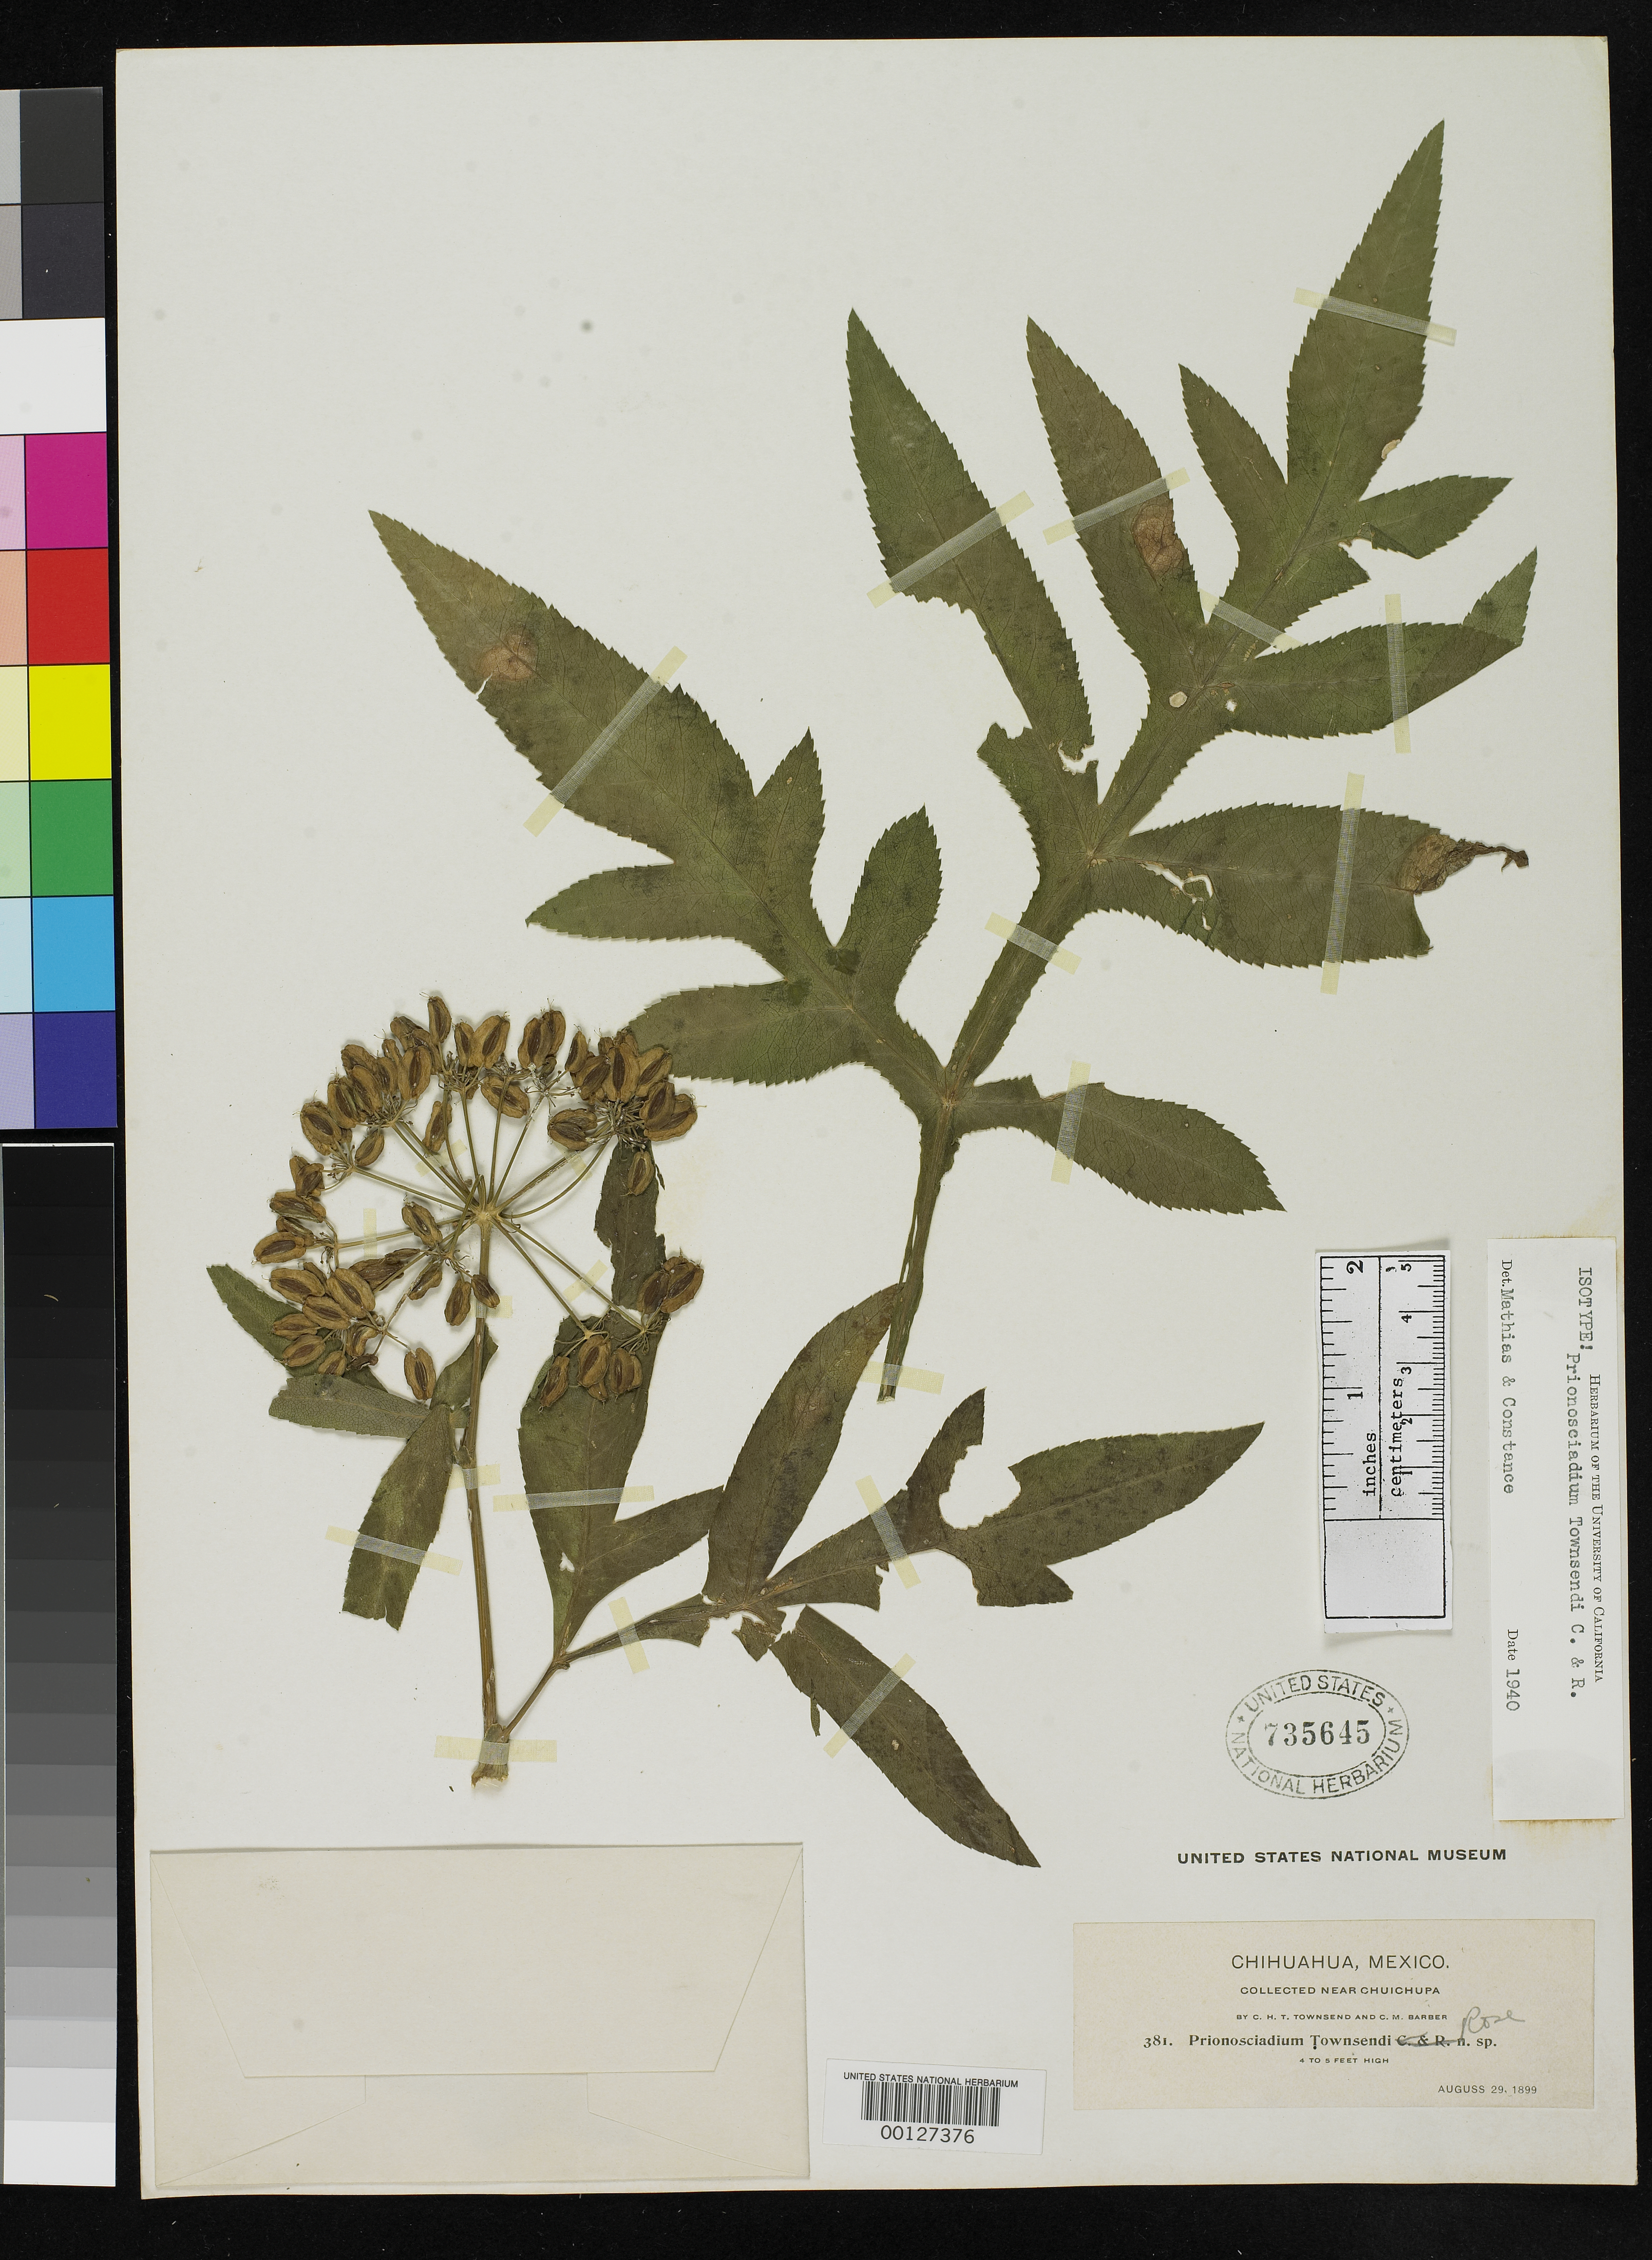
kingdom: Plantae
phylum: Tracheophyta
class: Magnoliopsida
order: Apiales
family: Apiaceae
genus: Prionosciadium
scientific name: Prionosciadium townsendi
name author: Rose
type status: Isotype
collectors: C. H. T. Townsend & C. Barber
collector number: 381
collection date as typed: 29 Aug 1899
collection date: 1899-08-29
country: Mexico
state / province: Chihuahua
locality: Sierra Madre, 20 miles SW of Chuichupa.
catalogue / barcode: US 735645